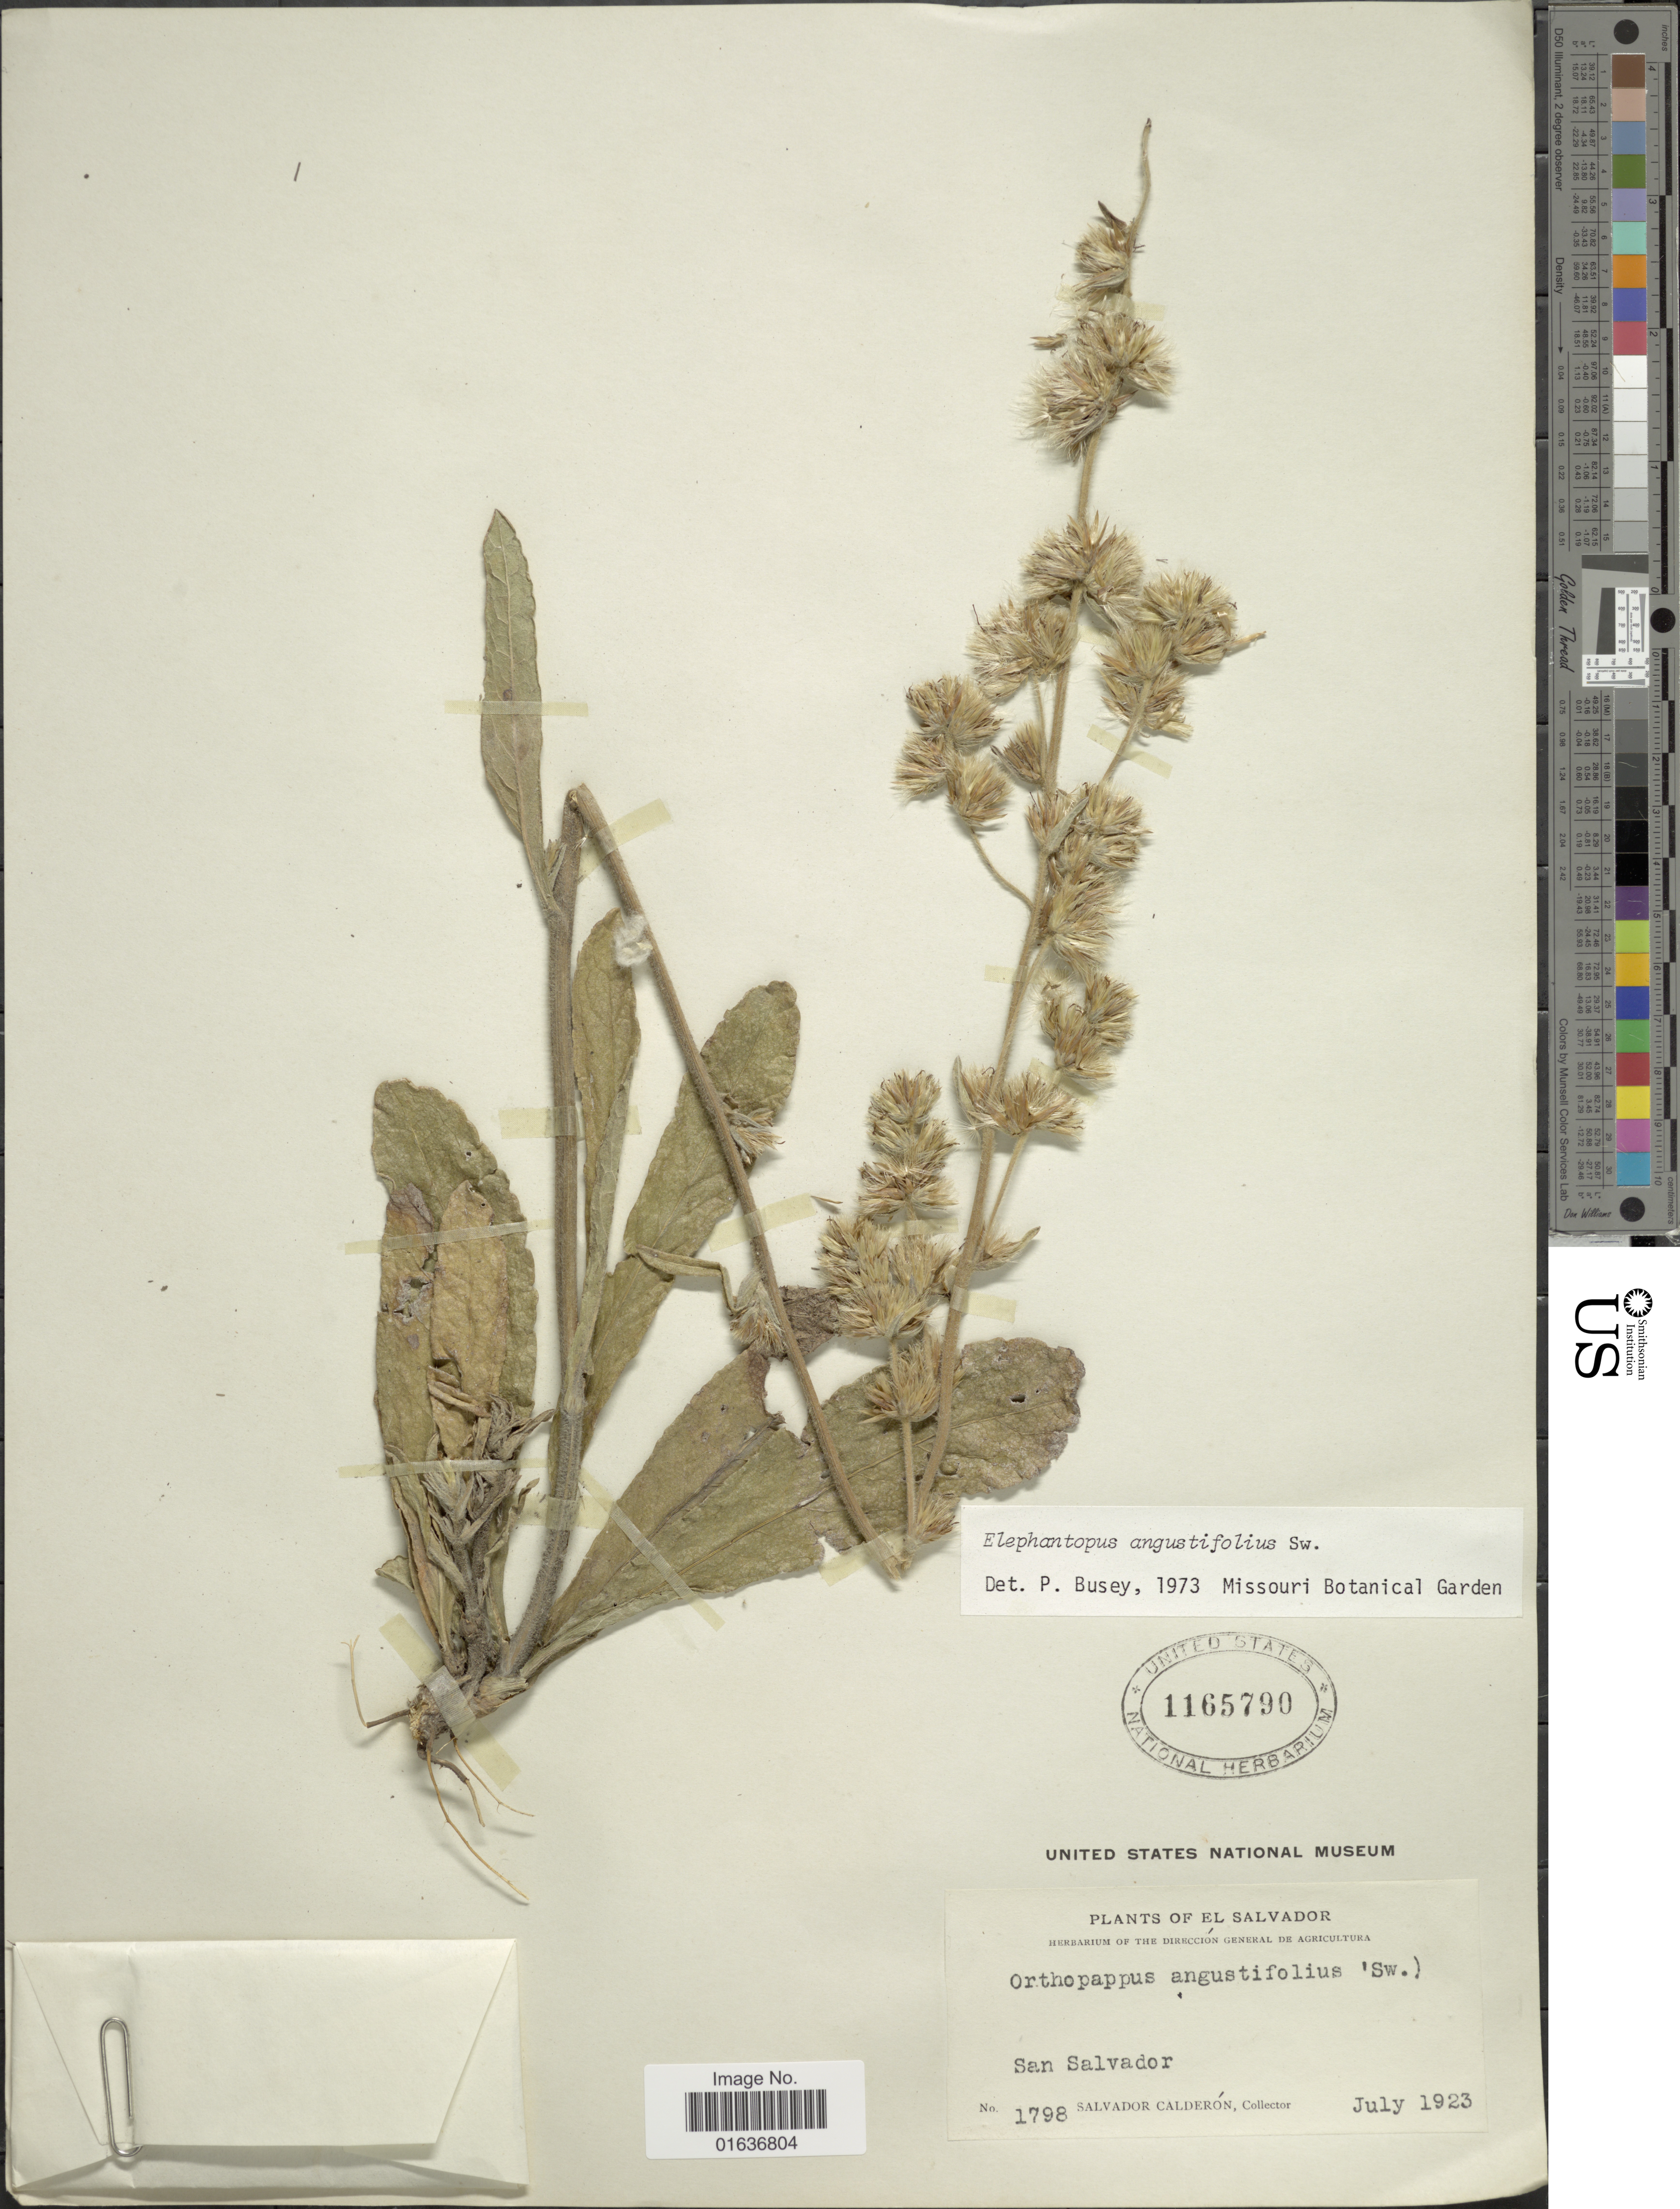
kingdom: Plantae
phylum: Tracheophyta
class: Magnoliopsida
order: Asterales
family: Asteraceae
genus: Elephantopus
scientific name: Elephantopus angustifolius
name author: Sw.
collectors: S. Calderón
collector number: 1798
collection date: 1923-07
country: El Salvador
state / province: San Salvador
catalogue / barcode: US 1165790